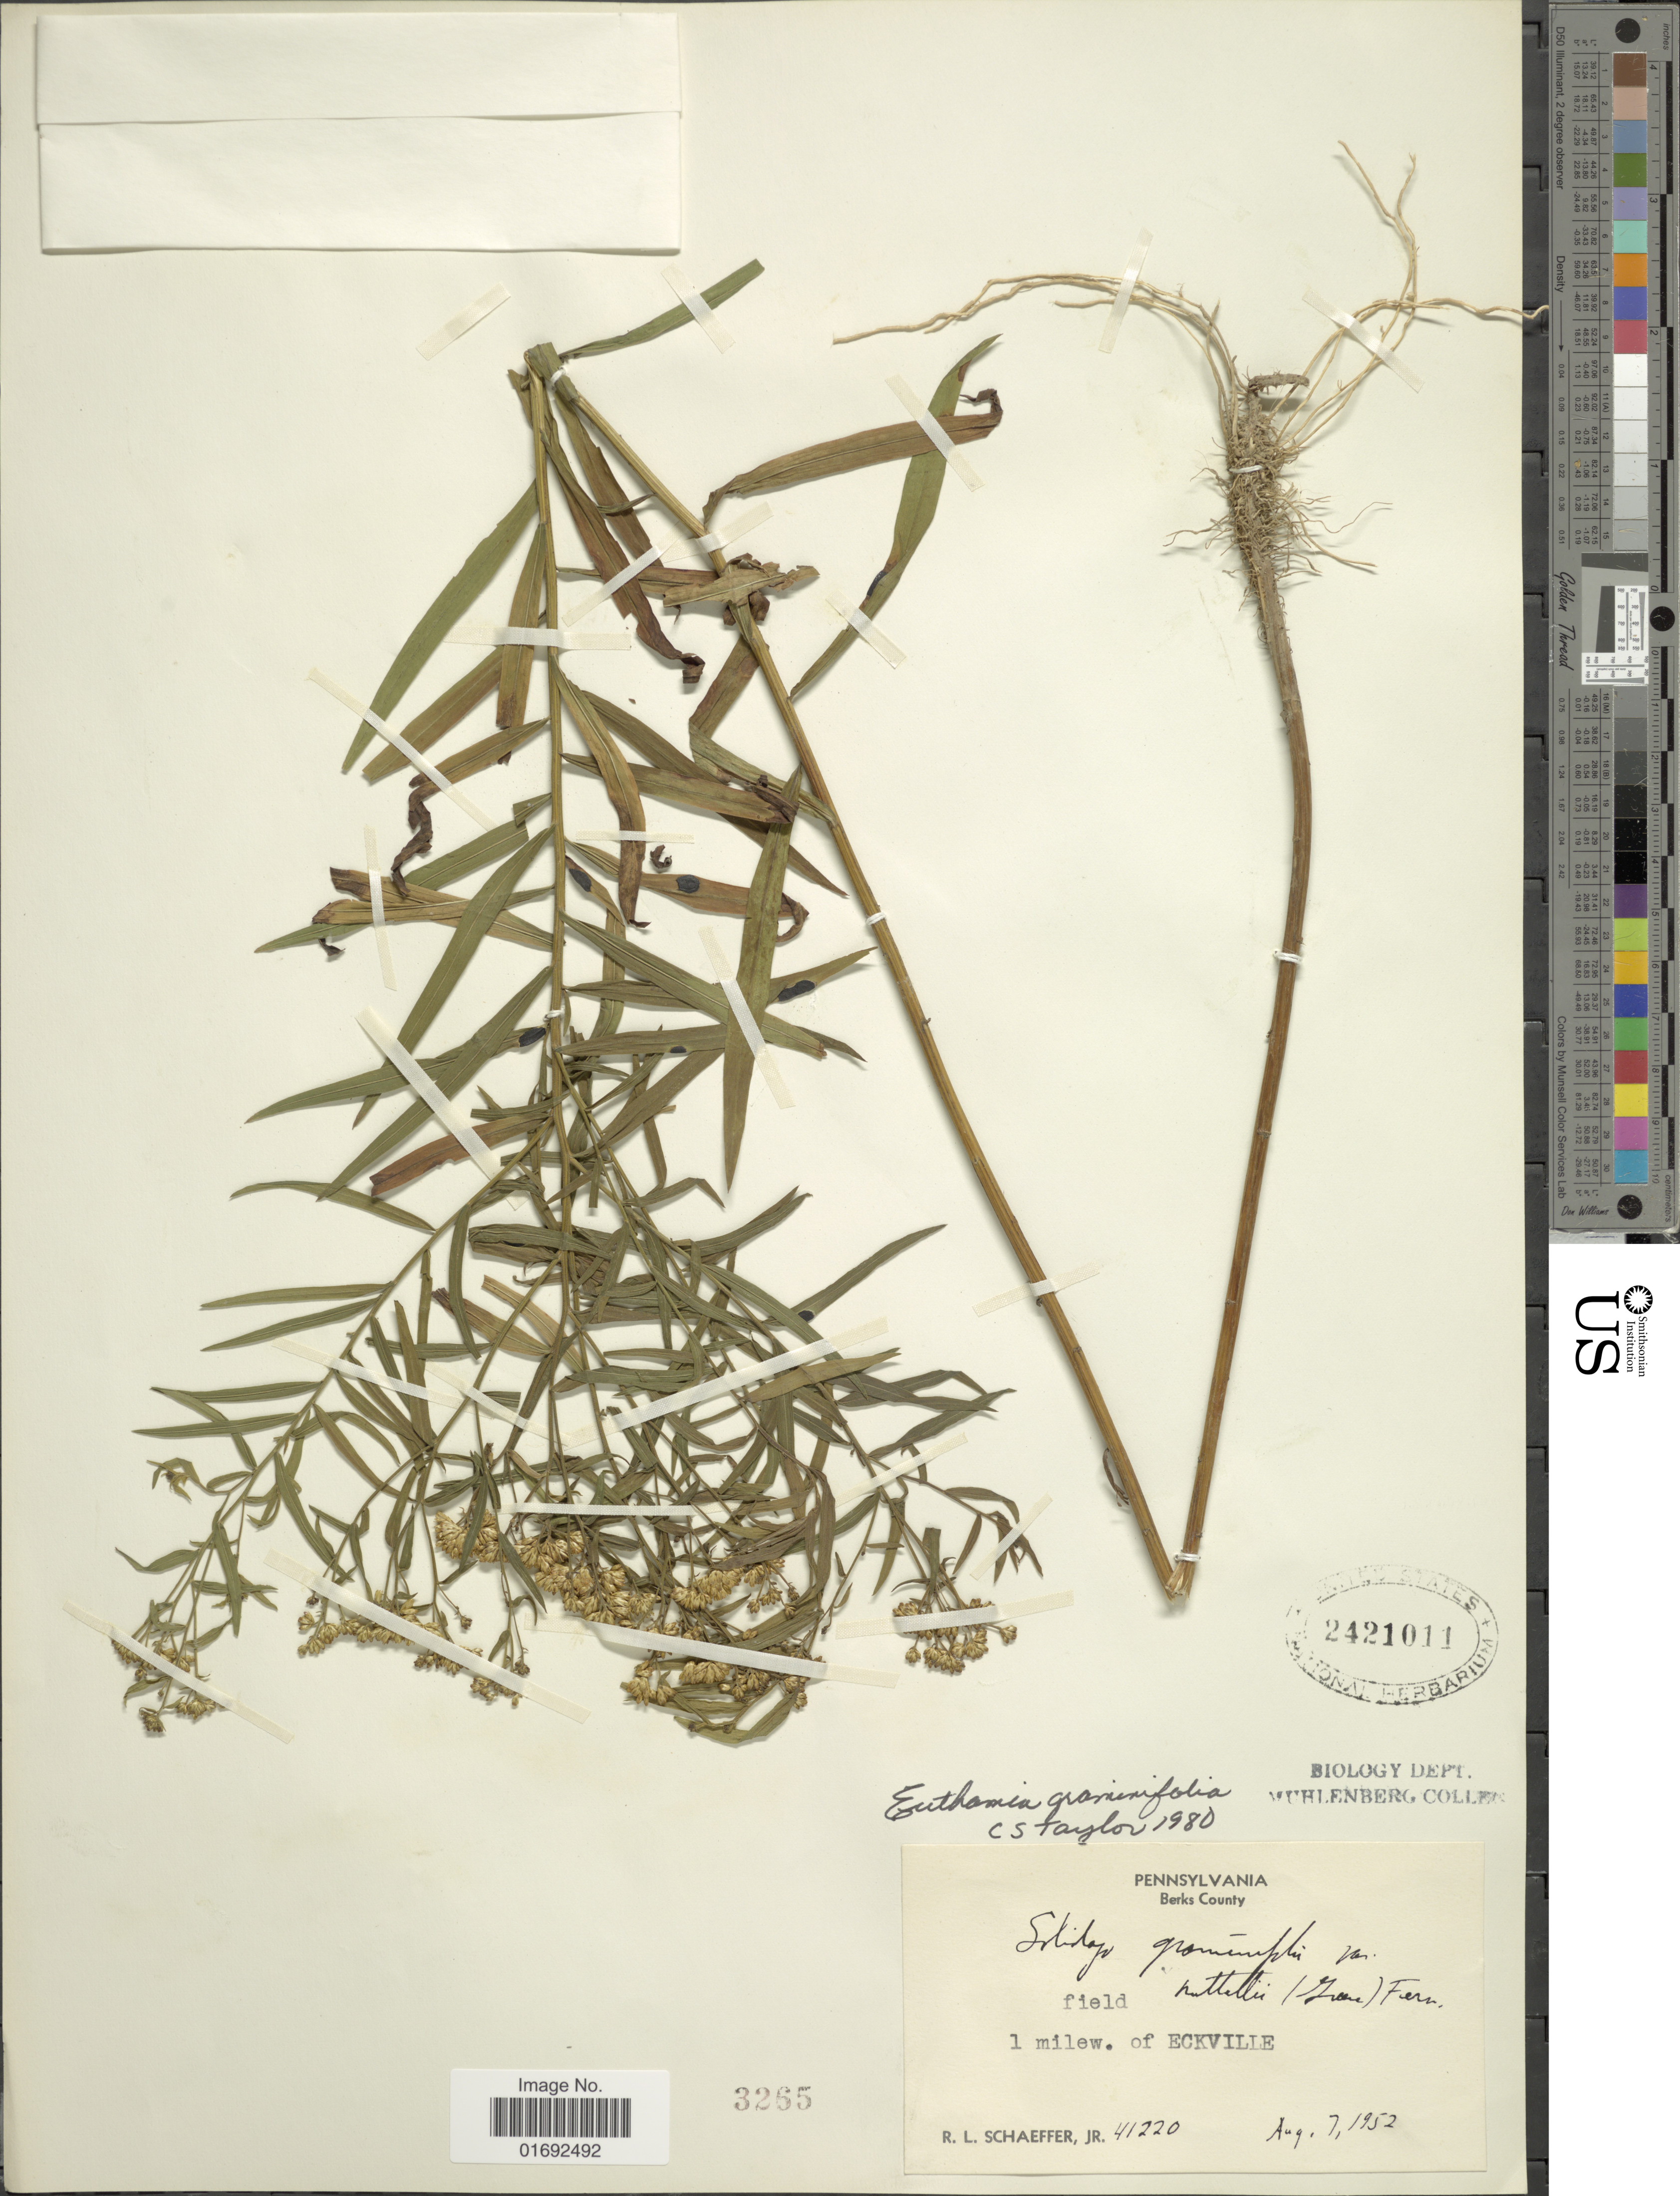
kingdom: Plantae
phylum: Tracheophyta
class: Magnoliopsida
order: Asterales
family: Asteraceae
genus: Euthamia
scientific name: Euthamia graminifolia var. nuttalii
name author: (S.W. Greene) W. Stone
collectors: R. L. Schaeffer Jr.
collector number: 41220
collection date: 1952-08-07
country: United States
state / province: Pennsylvania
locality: Berks County, 1 mile w. of Eckville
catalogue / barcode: US 2421011